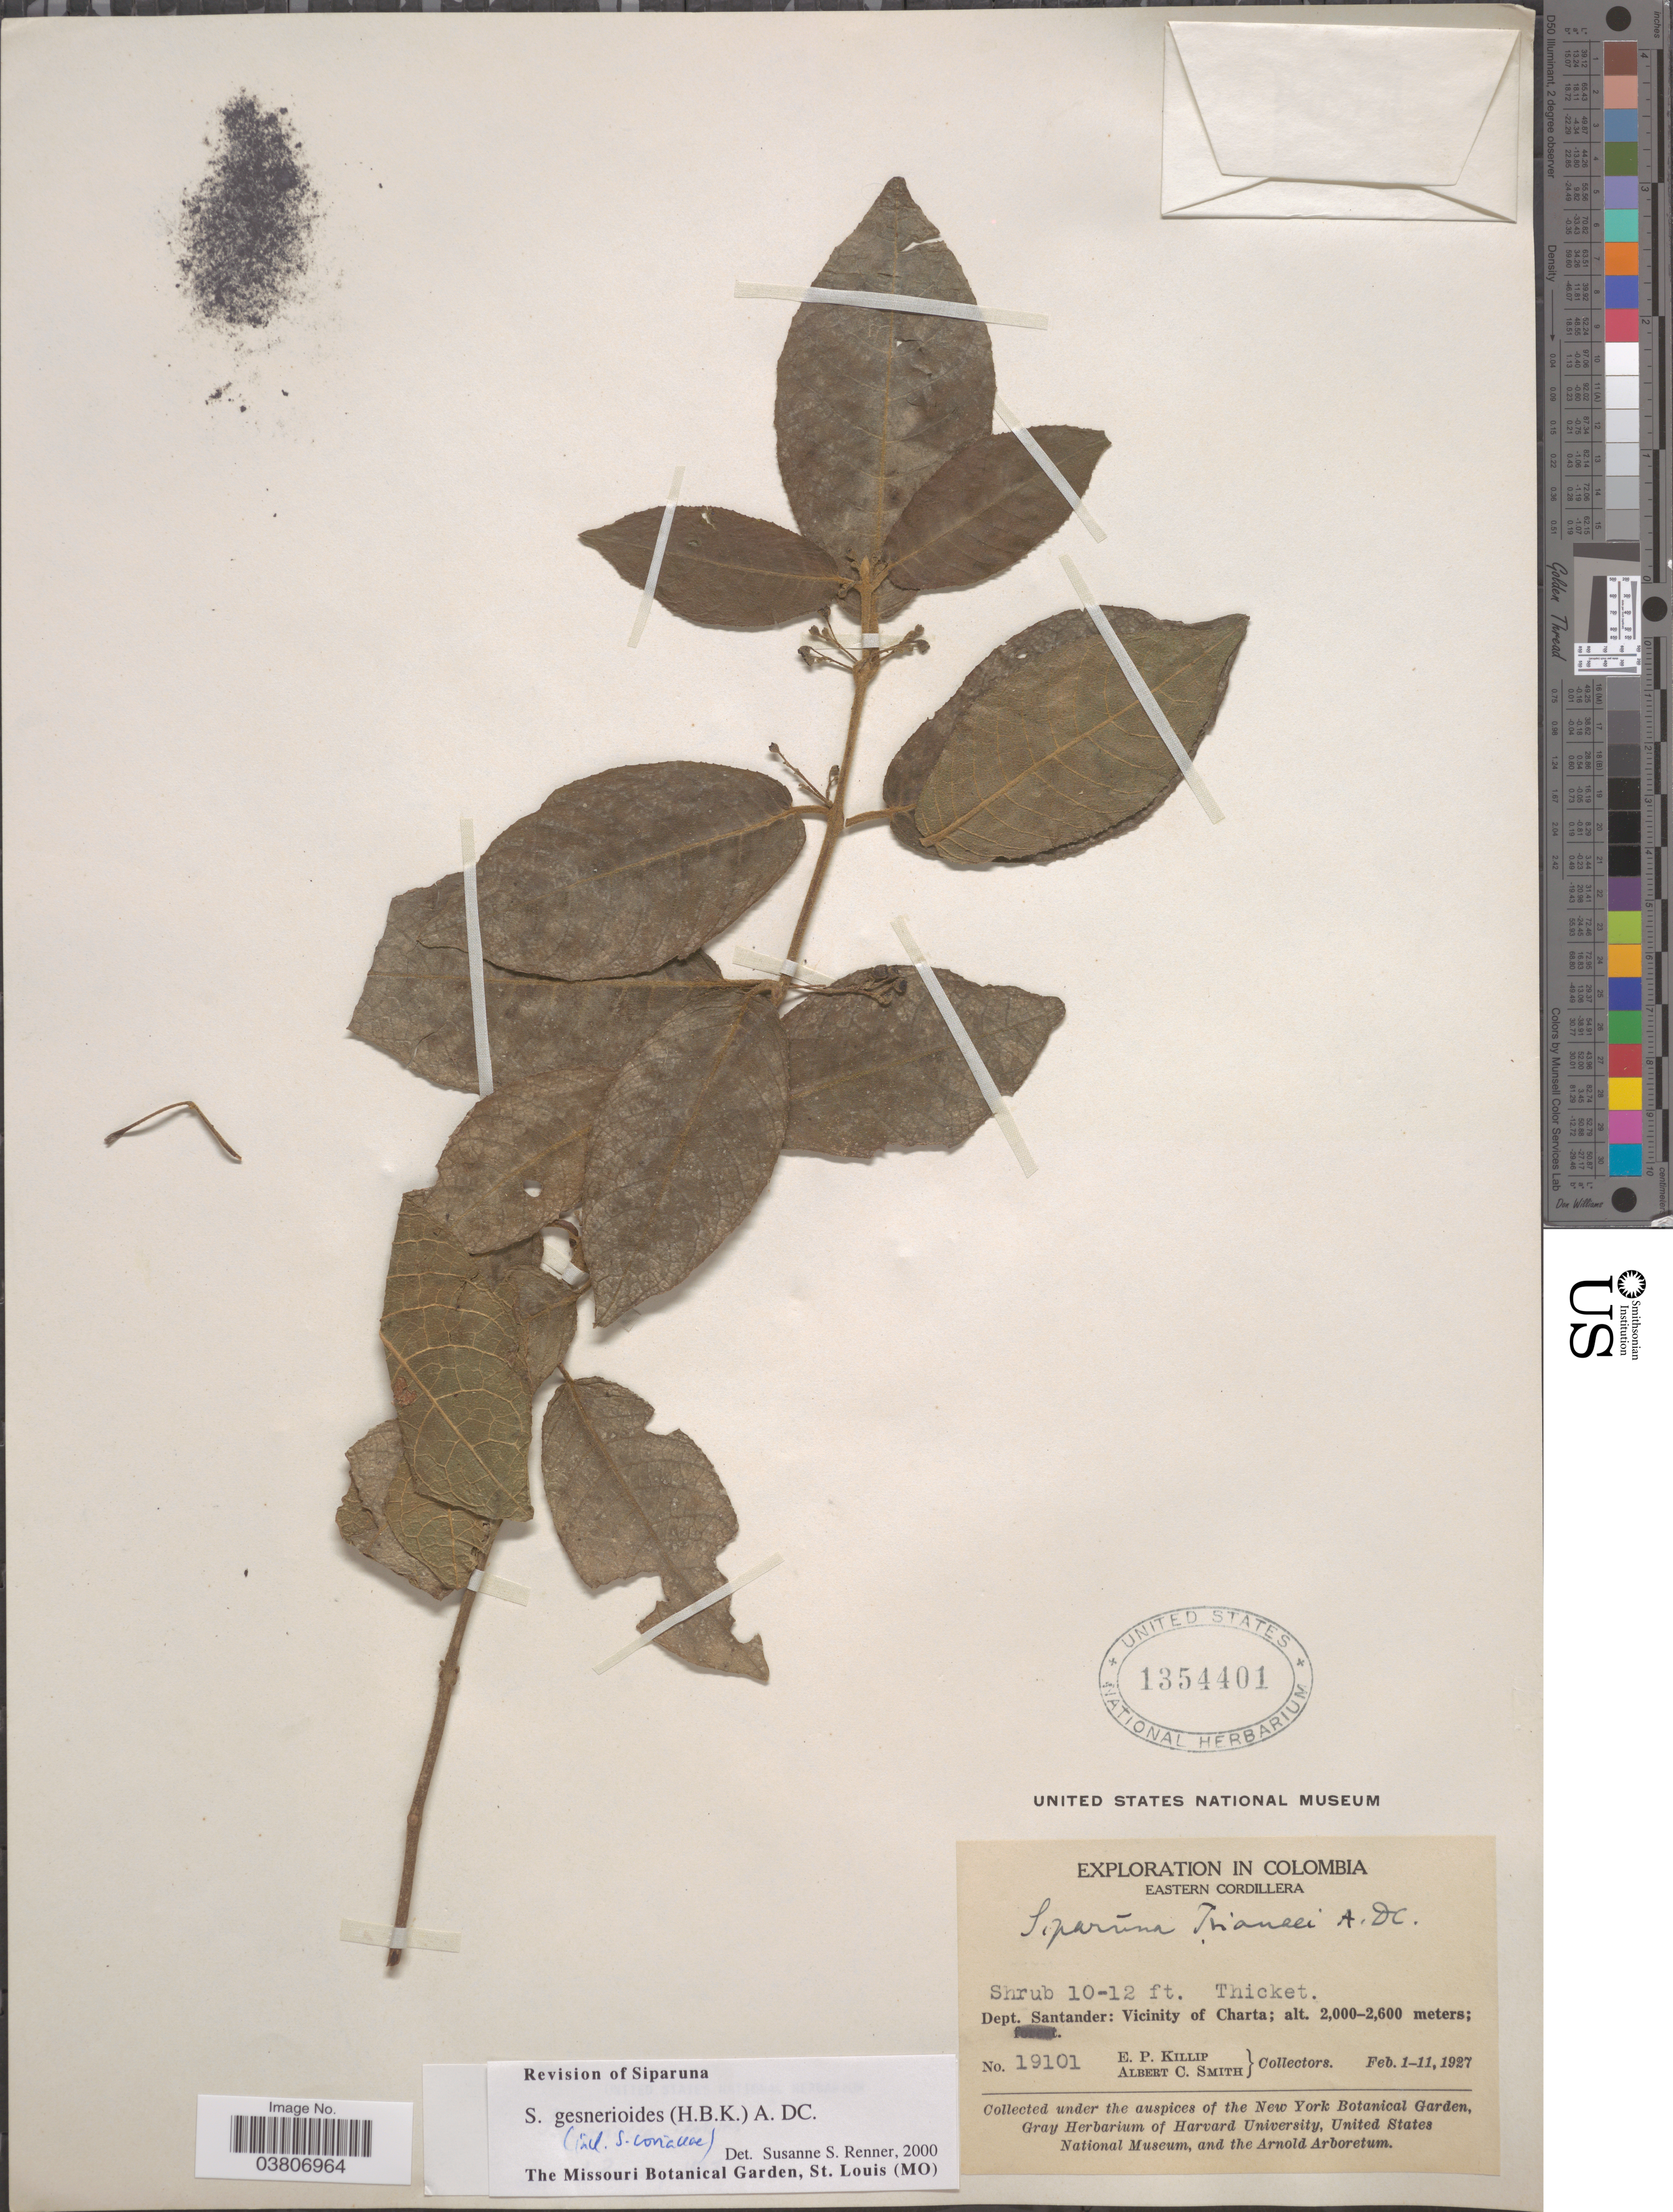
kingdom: Plantae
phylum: Tracheophyta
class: Magnoliopsida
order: Laurales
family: Siparunaceae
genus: Siparuna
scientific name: Siparuna gesnerioides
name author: (Kunth) A. DC.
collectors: E. P. Killip & A. C. Smith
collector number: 19101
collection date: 1927-02-01/1927-02-11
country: Colombia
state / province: Santander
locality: Eastern Cordillera. Dept. Santander: Vicinity of Charta.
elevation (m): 2000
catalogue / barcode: US 1354401